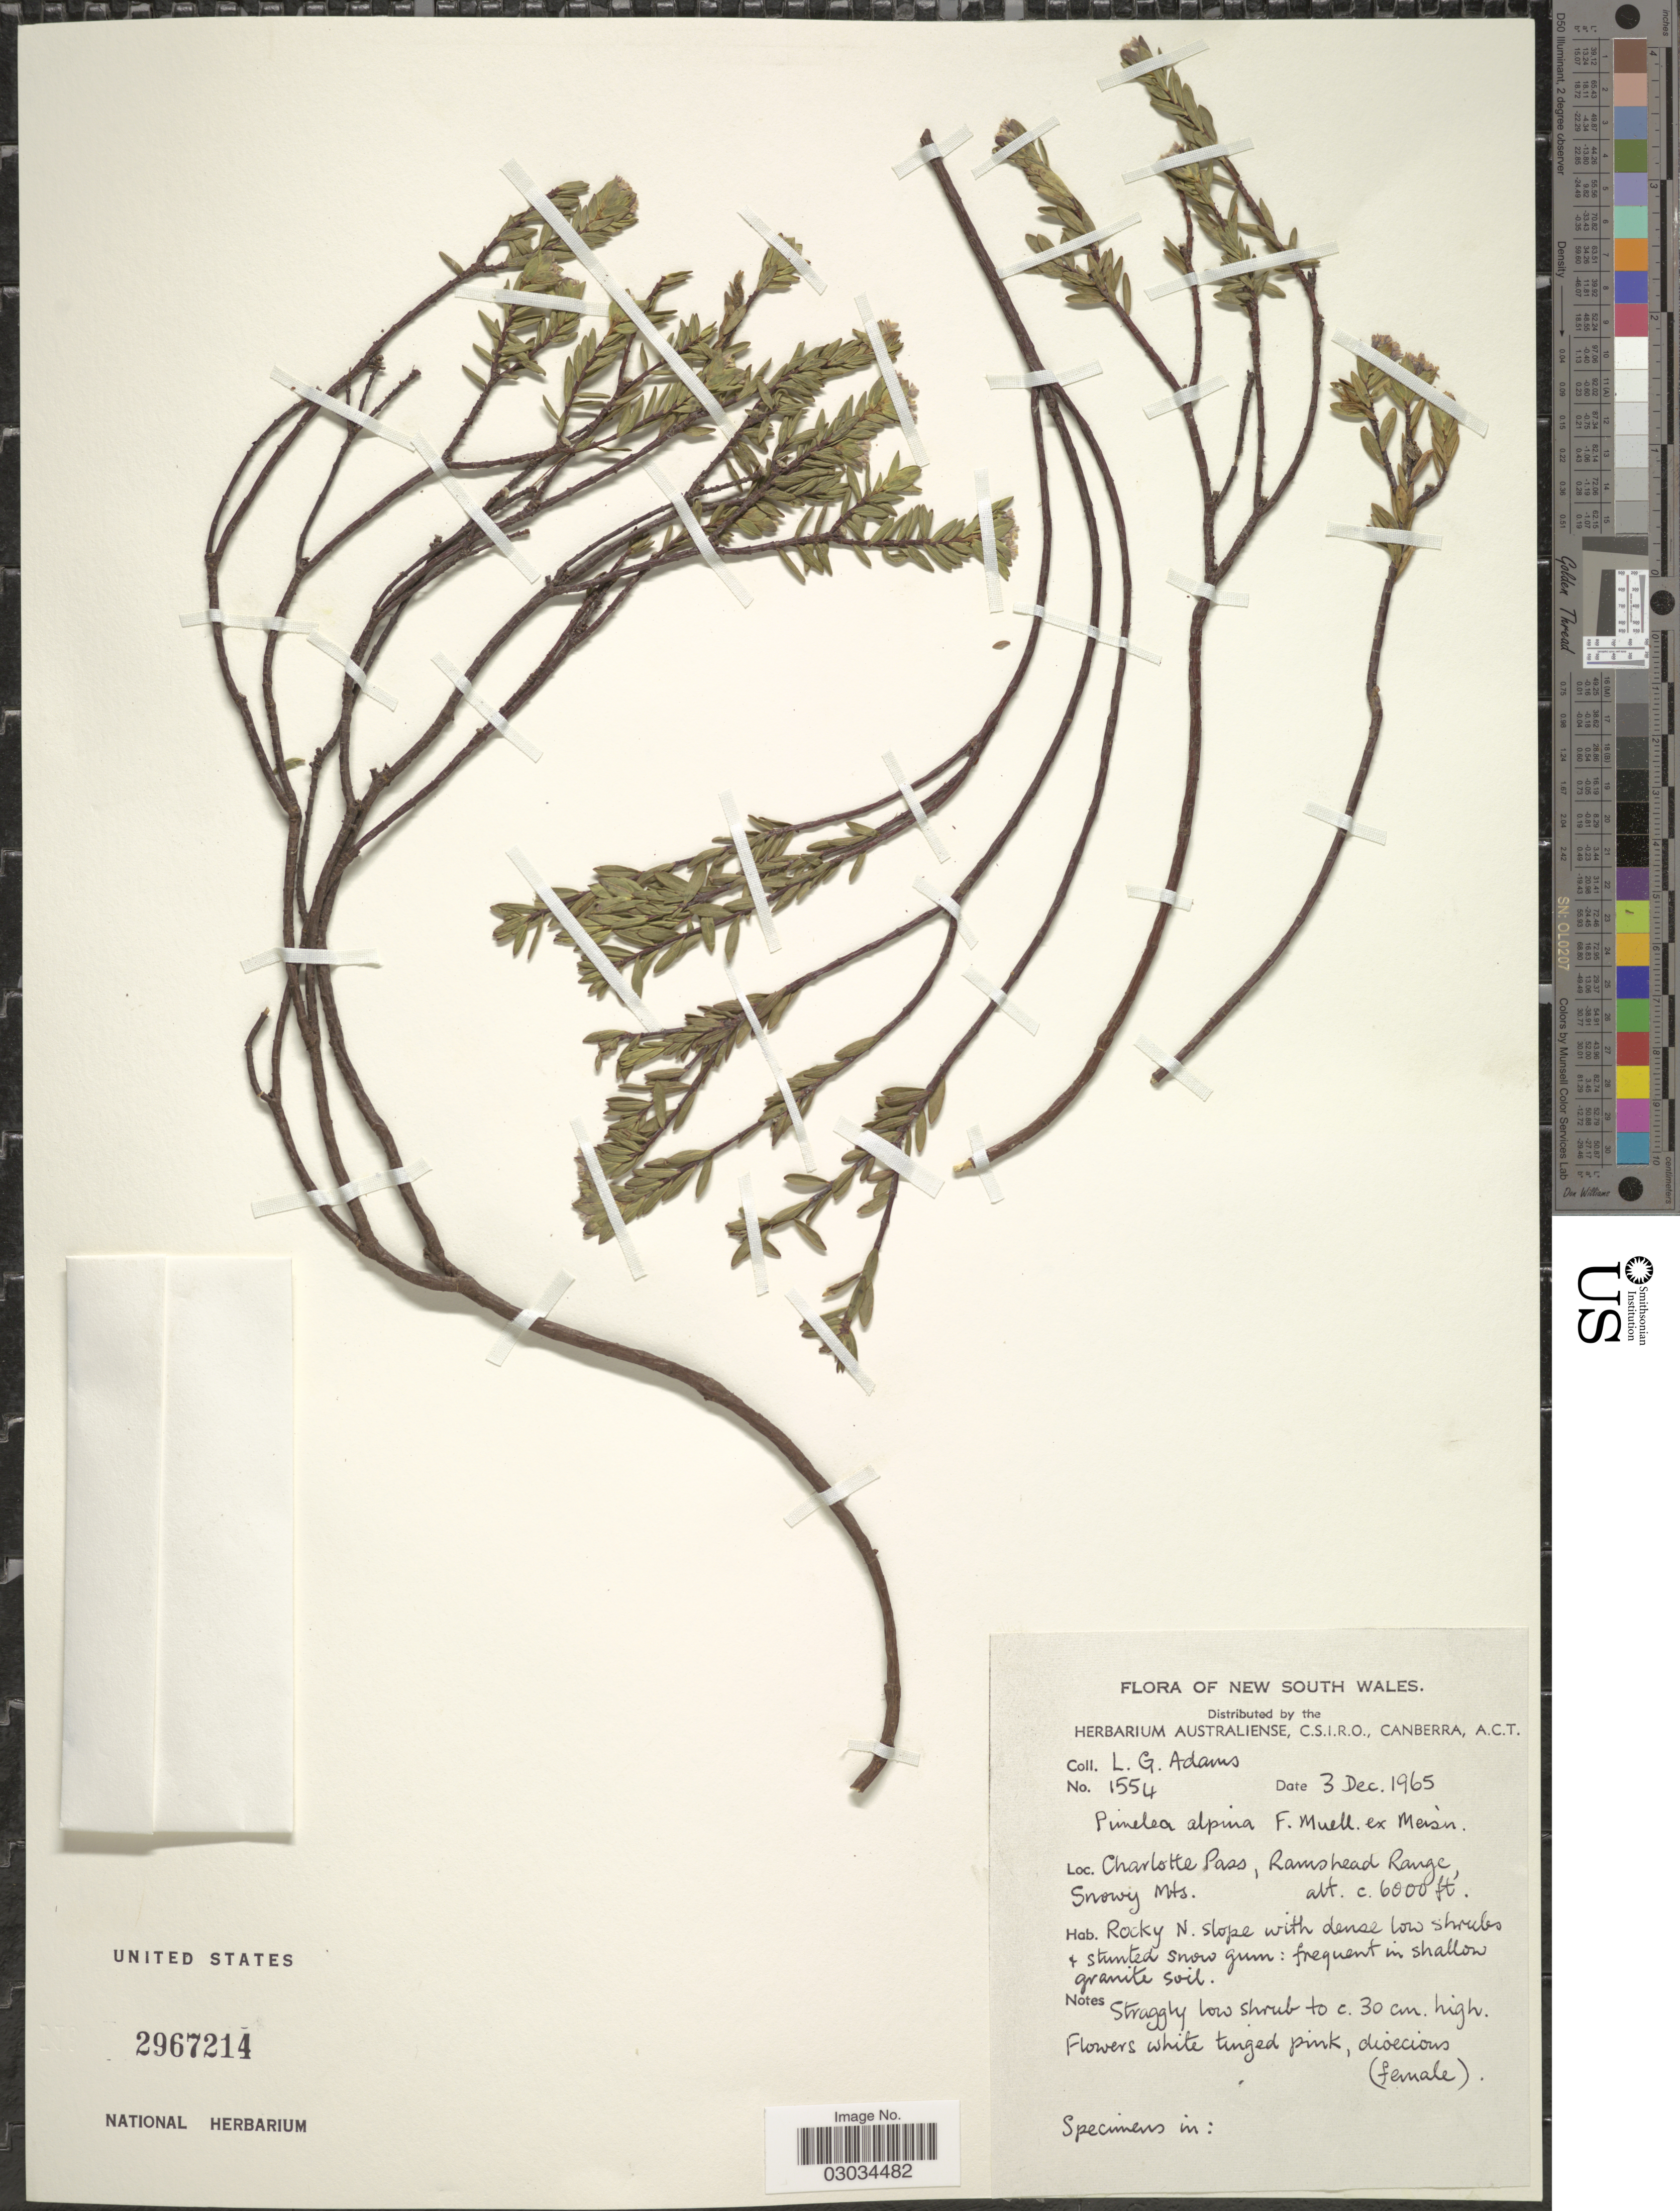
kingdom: Plantae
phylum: Tracheophyta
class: Magnoliopsida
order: Malvales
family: Thymelaeaceae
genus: Pimelea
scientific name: Pimelea alpina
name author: F. Muell. ex Meisn.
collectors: L. G. Adams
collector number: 1554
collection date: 1965-12-03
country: Australia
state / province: New South Wales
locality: Charlotte Pass, Ramshead Range, Snowy Mts.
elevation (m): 1829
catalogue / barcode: US 2967214